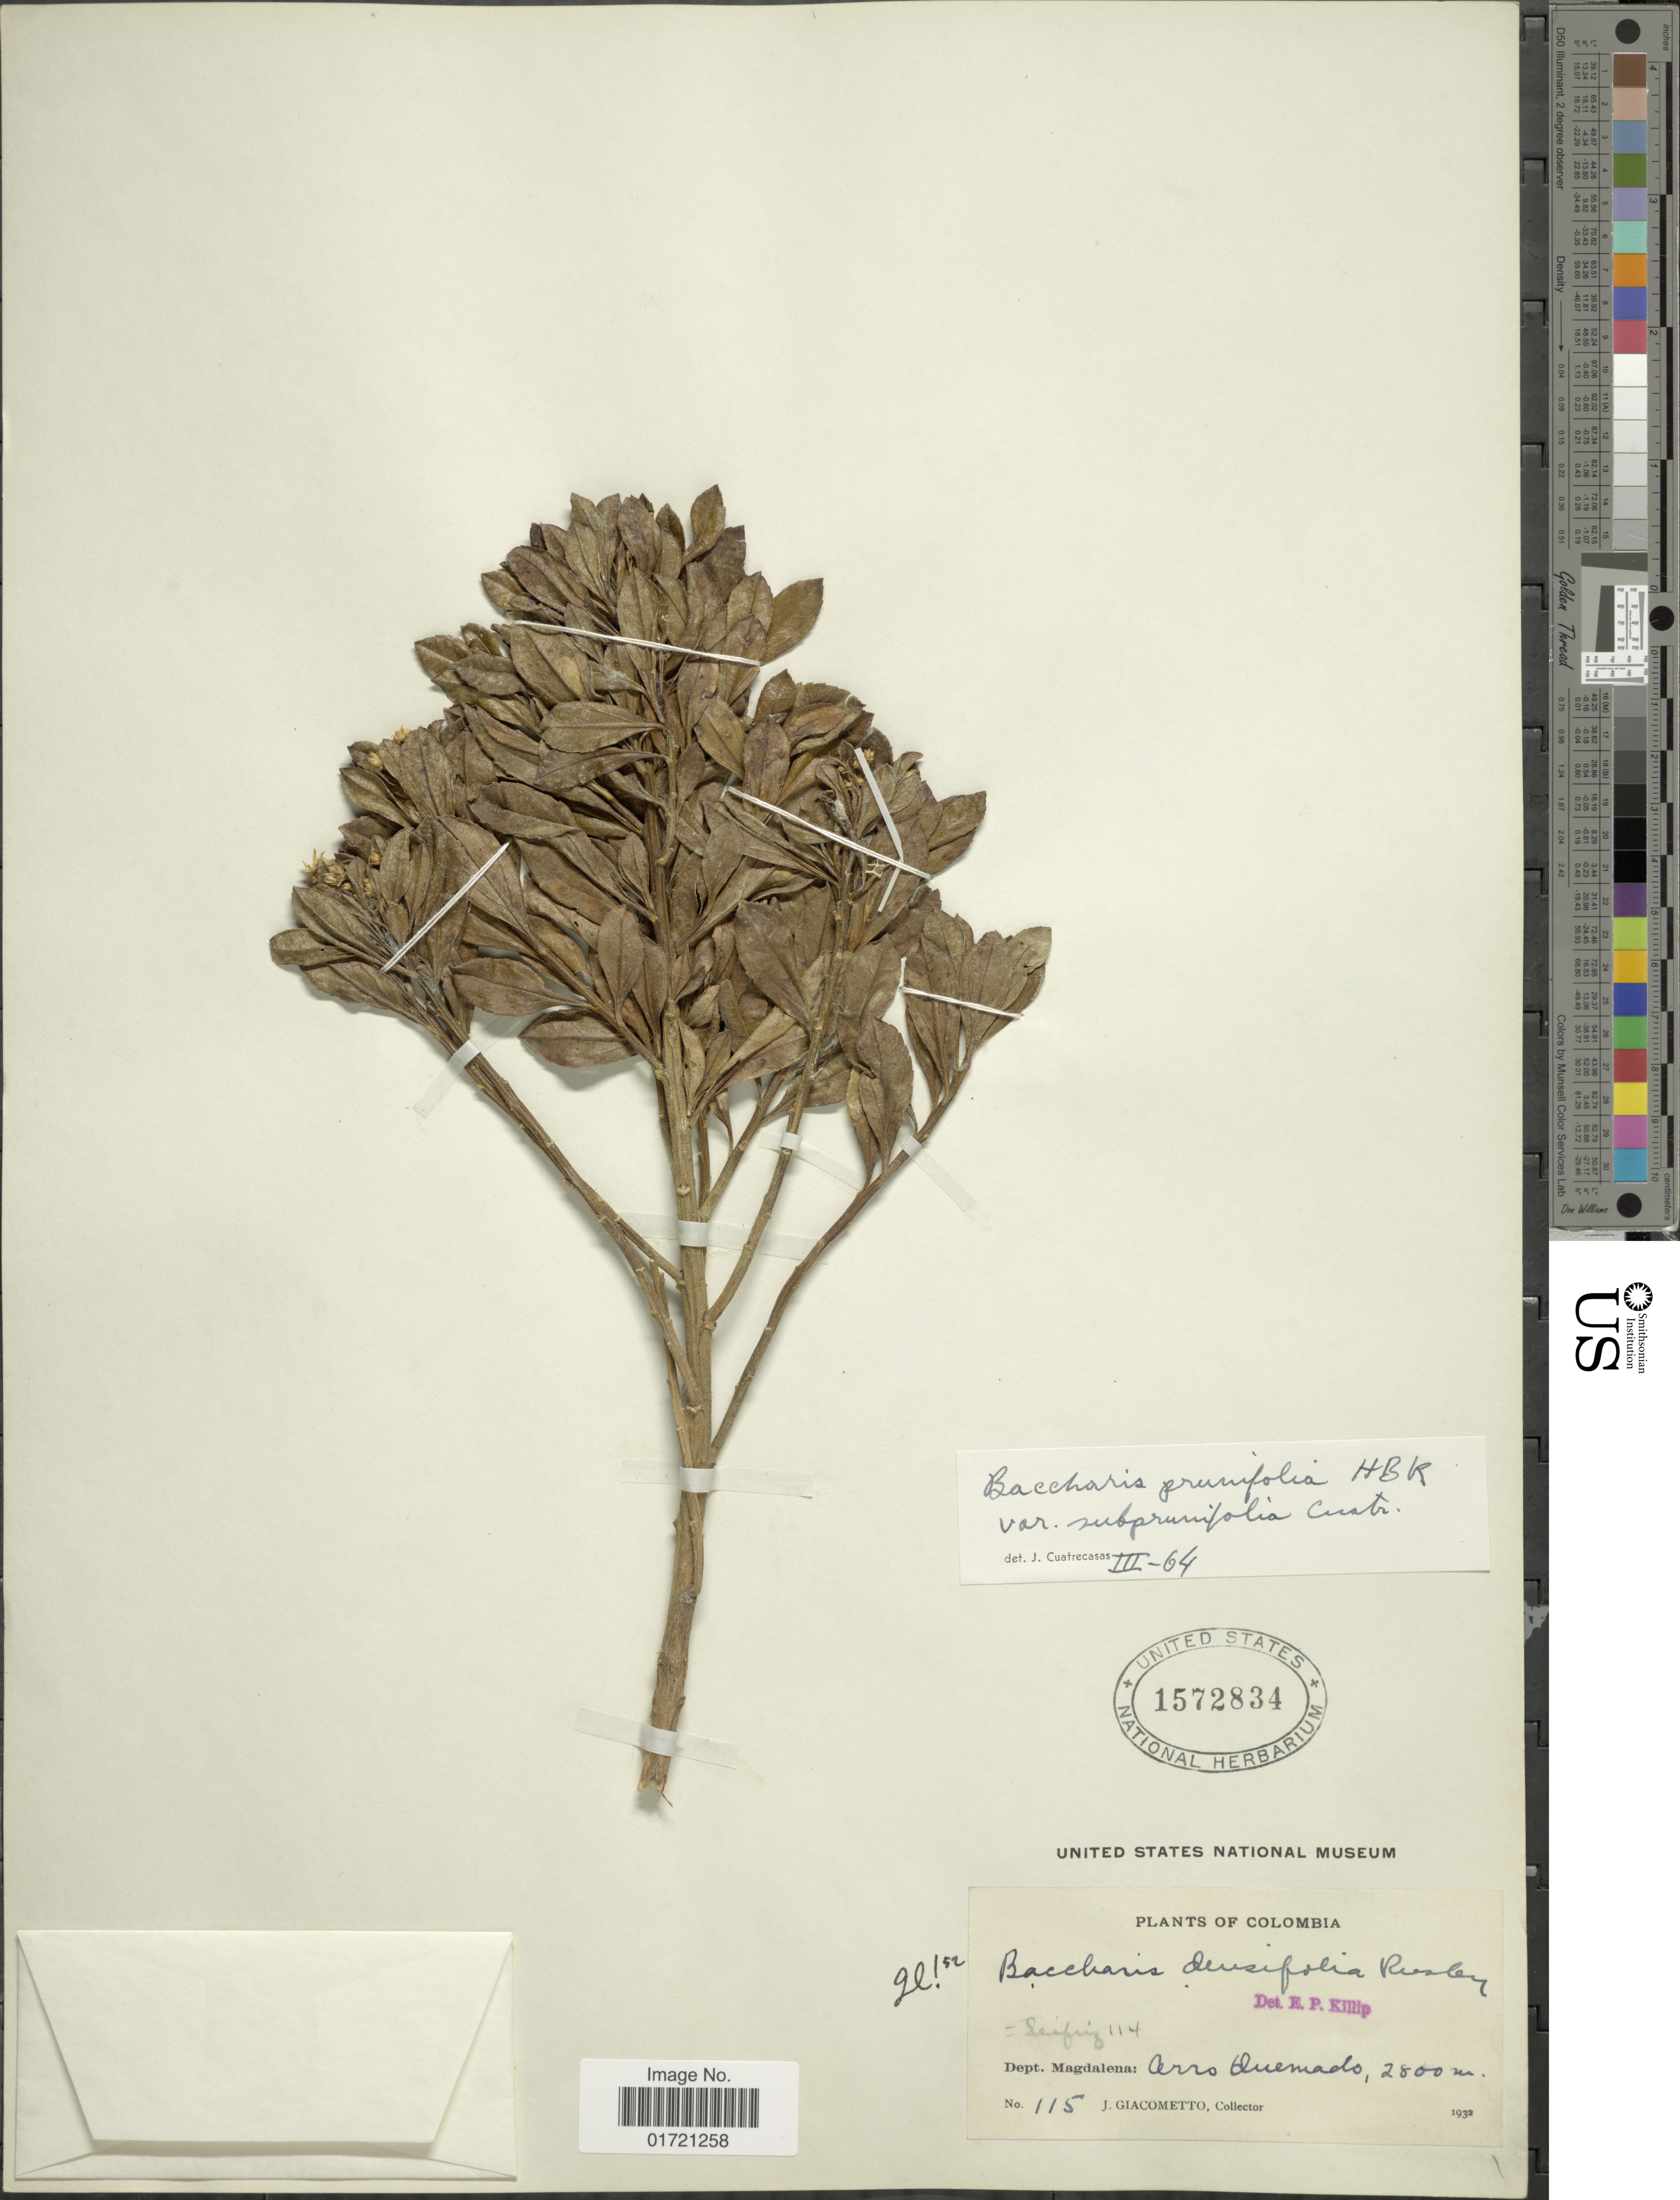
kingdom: Plantae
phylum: Tracheophyta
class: Magnoliopsida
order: Asterales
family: Asteraceae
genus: Baccharis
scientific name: Baccharis prunifolia var. subprunifolia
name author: Cuatrec.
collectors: J. Giacometto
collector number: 115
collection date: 1932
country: Colombia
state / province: Magdalena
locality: Dept. Magdalena: Cerro Quemado.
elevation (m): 2800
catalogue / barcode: US 1572834